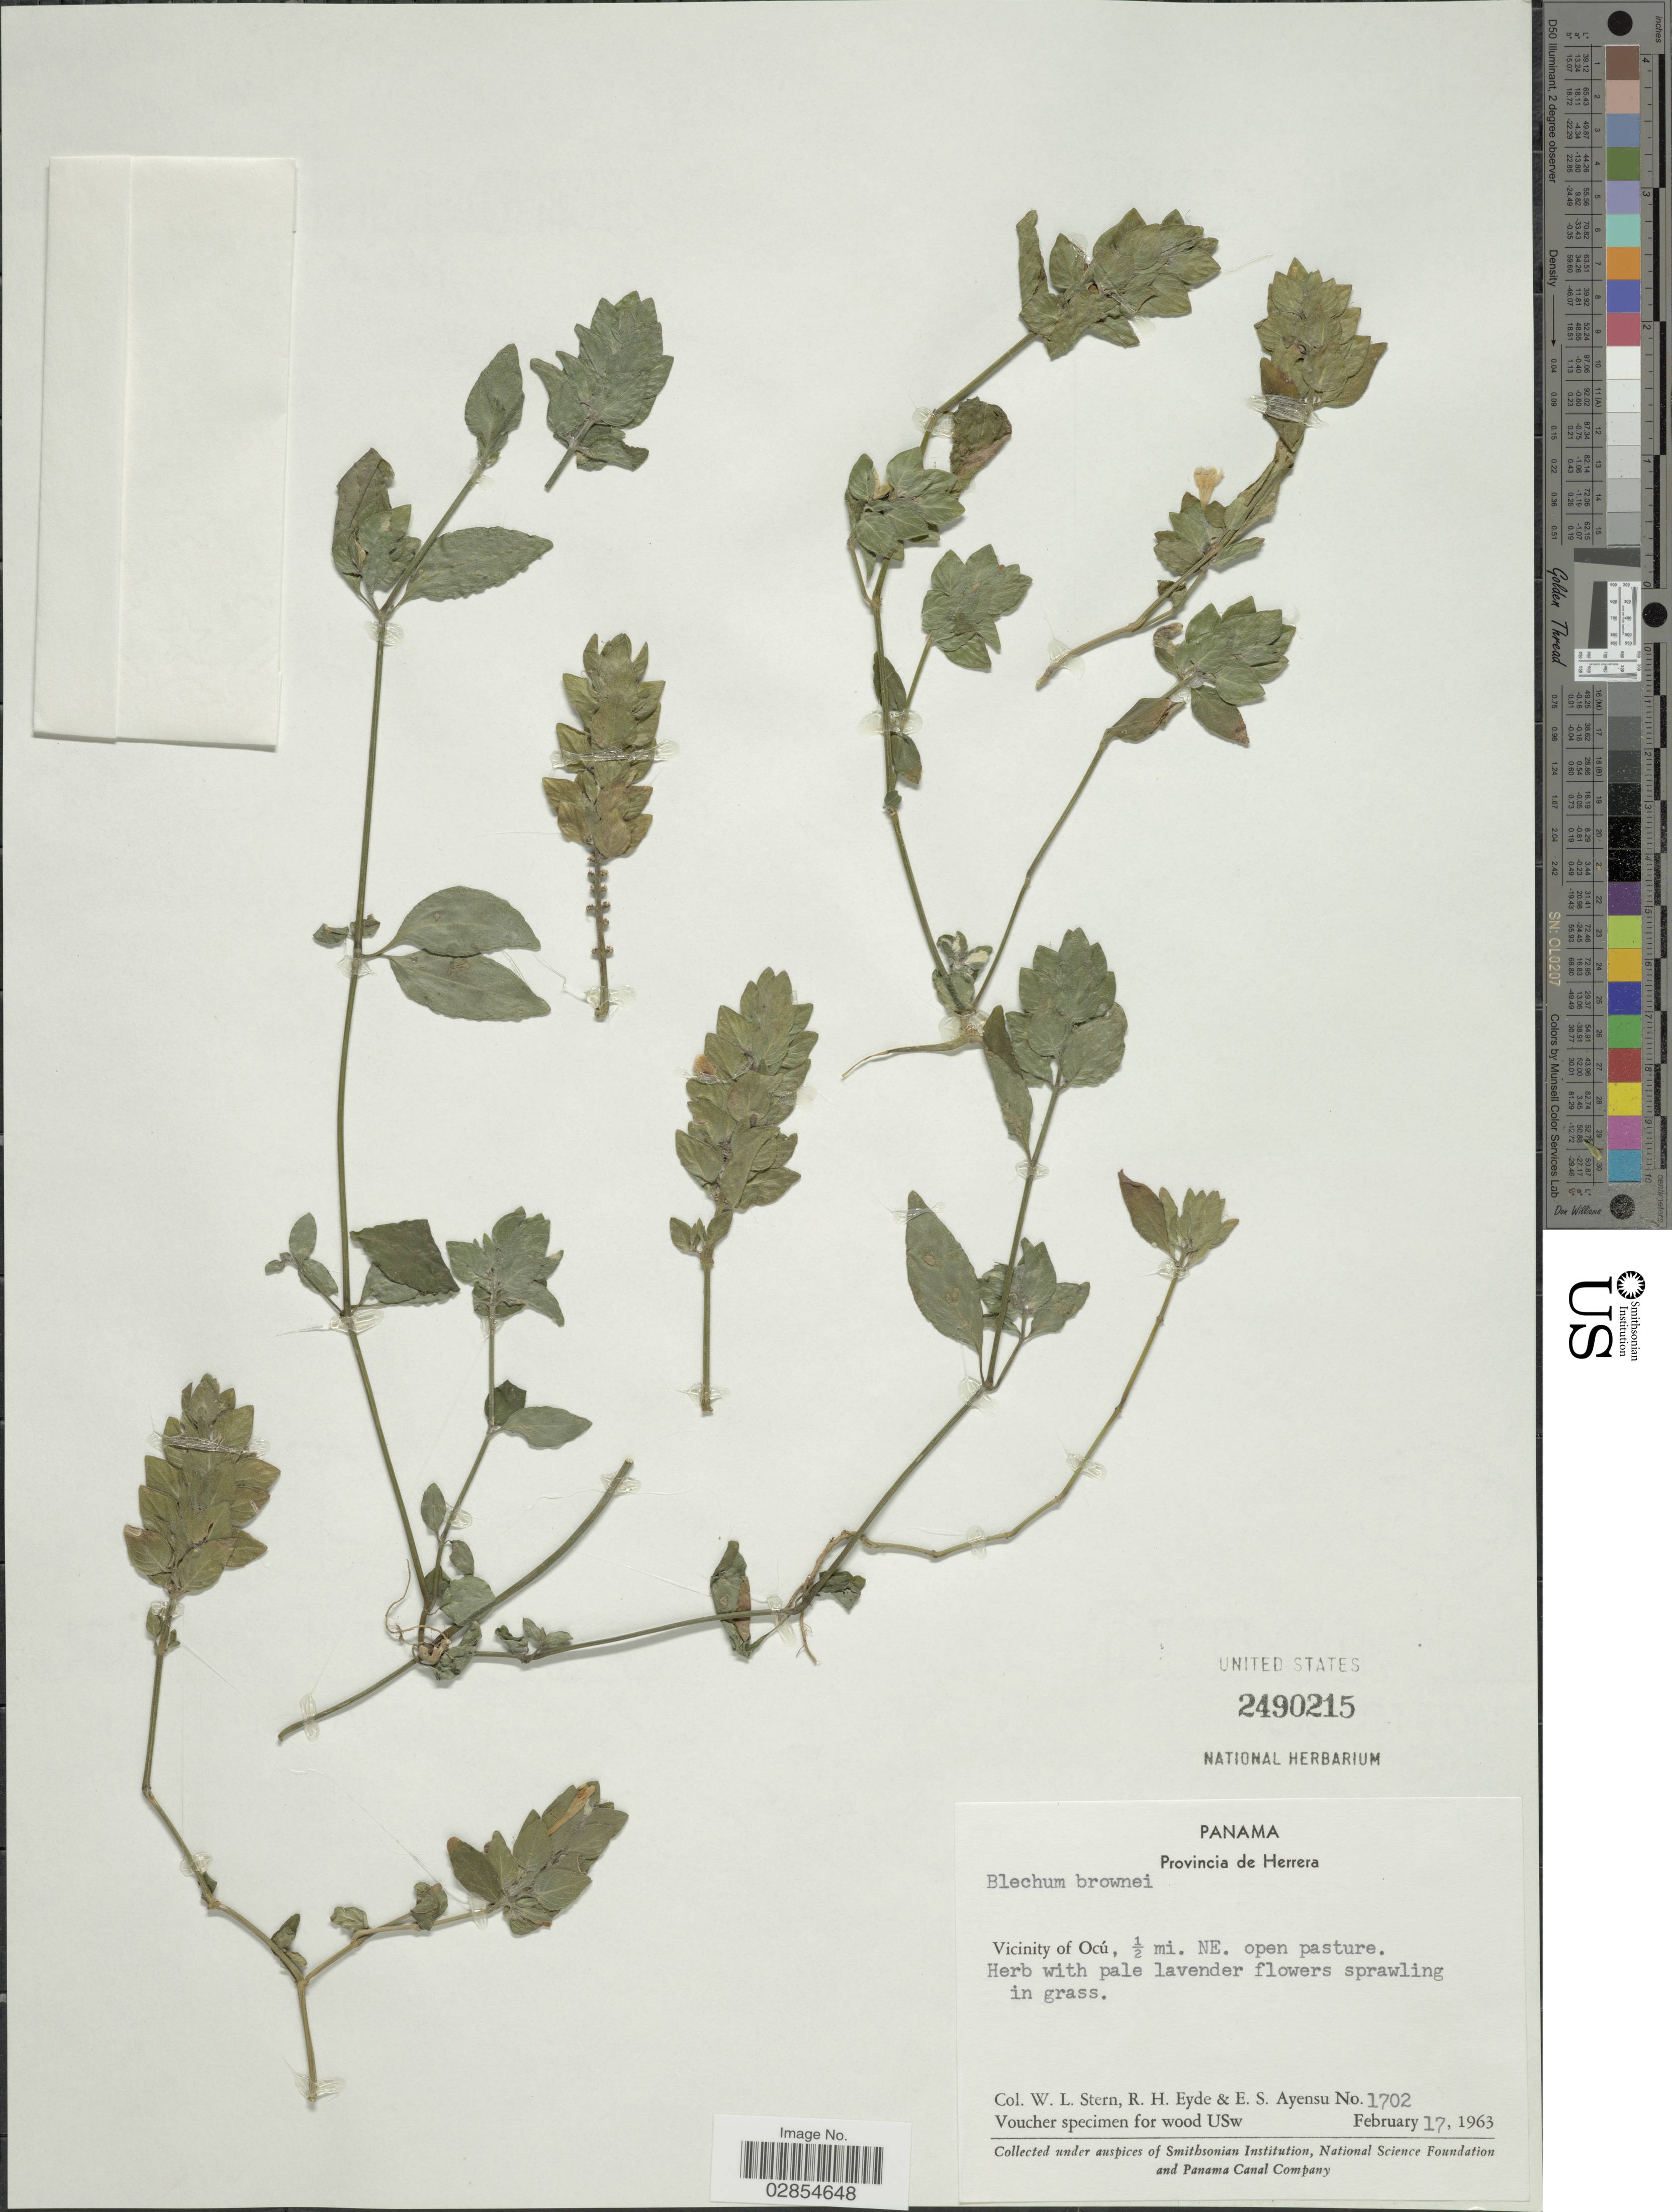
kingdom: Plantae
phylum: Tracheophyta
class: Magnoliopsida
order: Lamiales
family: Acanthaceae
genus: Blechum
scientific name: Blechum pyramidatum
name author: (Lam.) Urb.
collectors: W. L. Stern, R. H. Eyde & E. S. Ayensu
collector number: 1702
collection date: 1963-02-17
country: Panama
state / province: Herrera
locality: Province de Herrera. Vicinity of Ocú, ½ mi. NE. open pasture.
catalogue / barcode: US 2490215